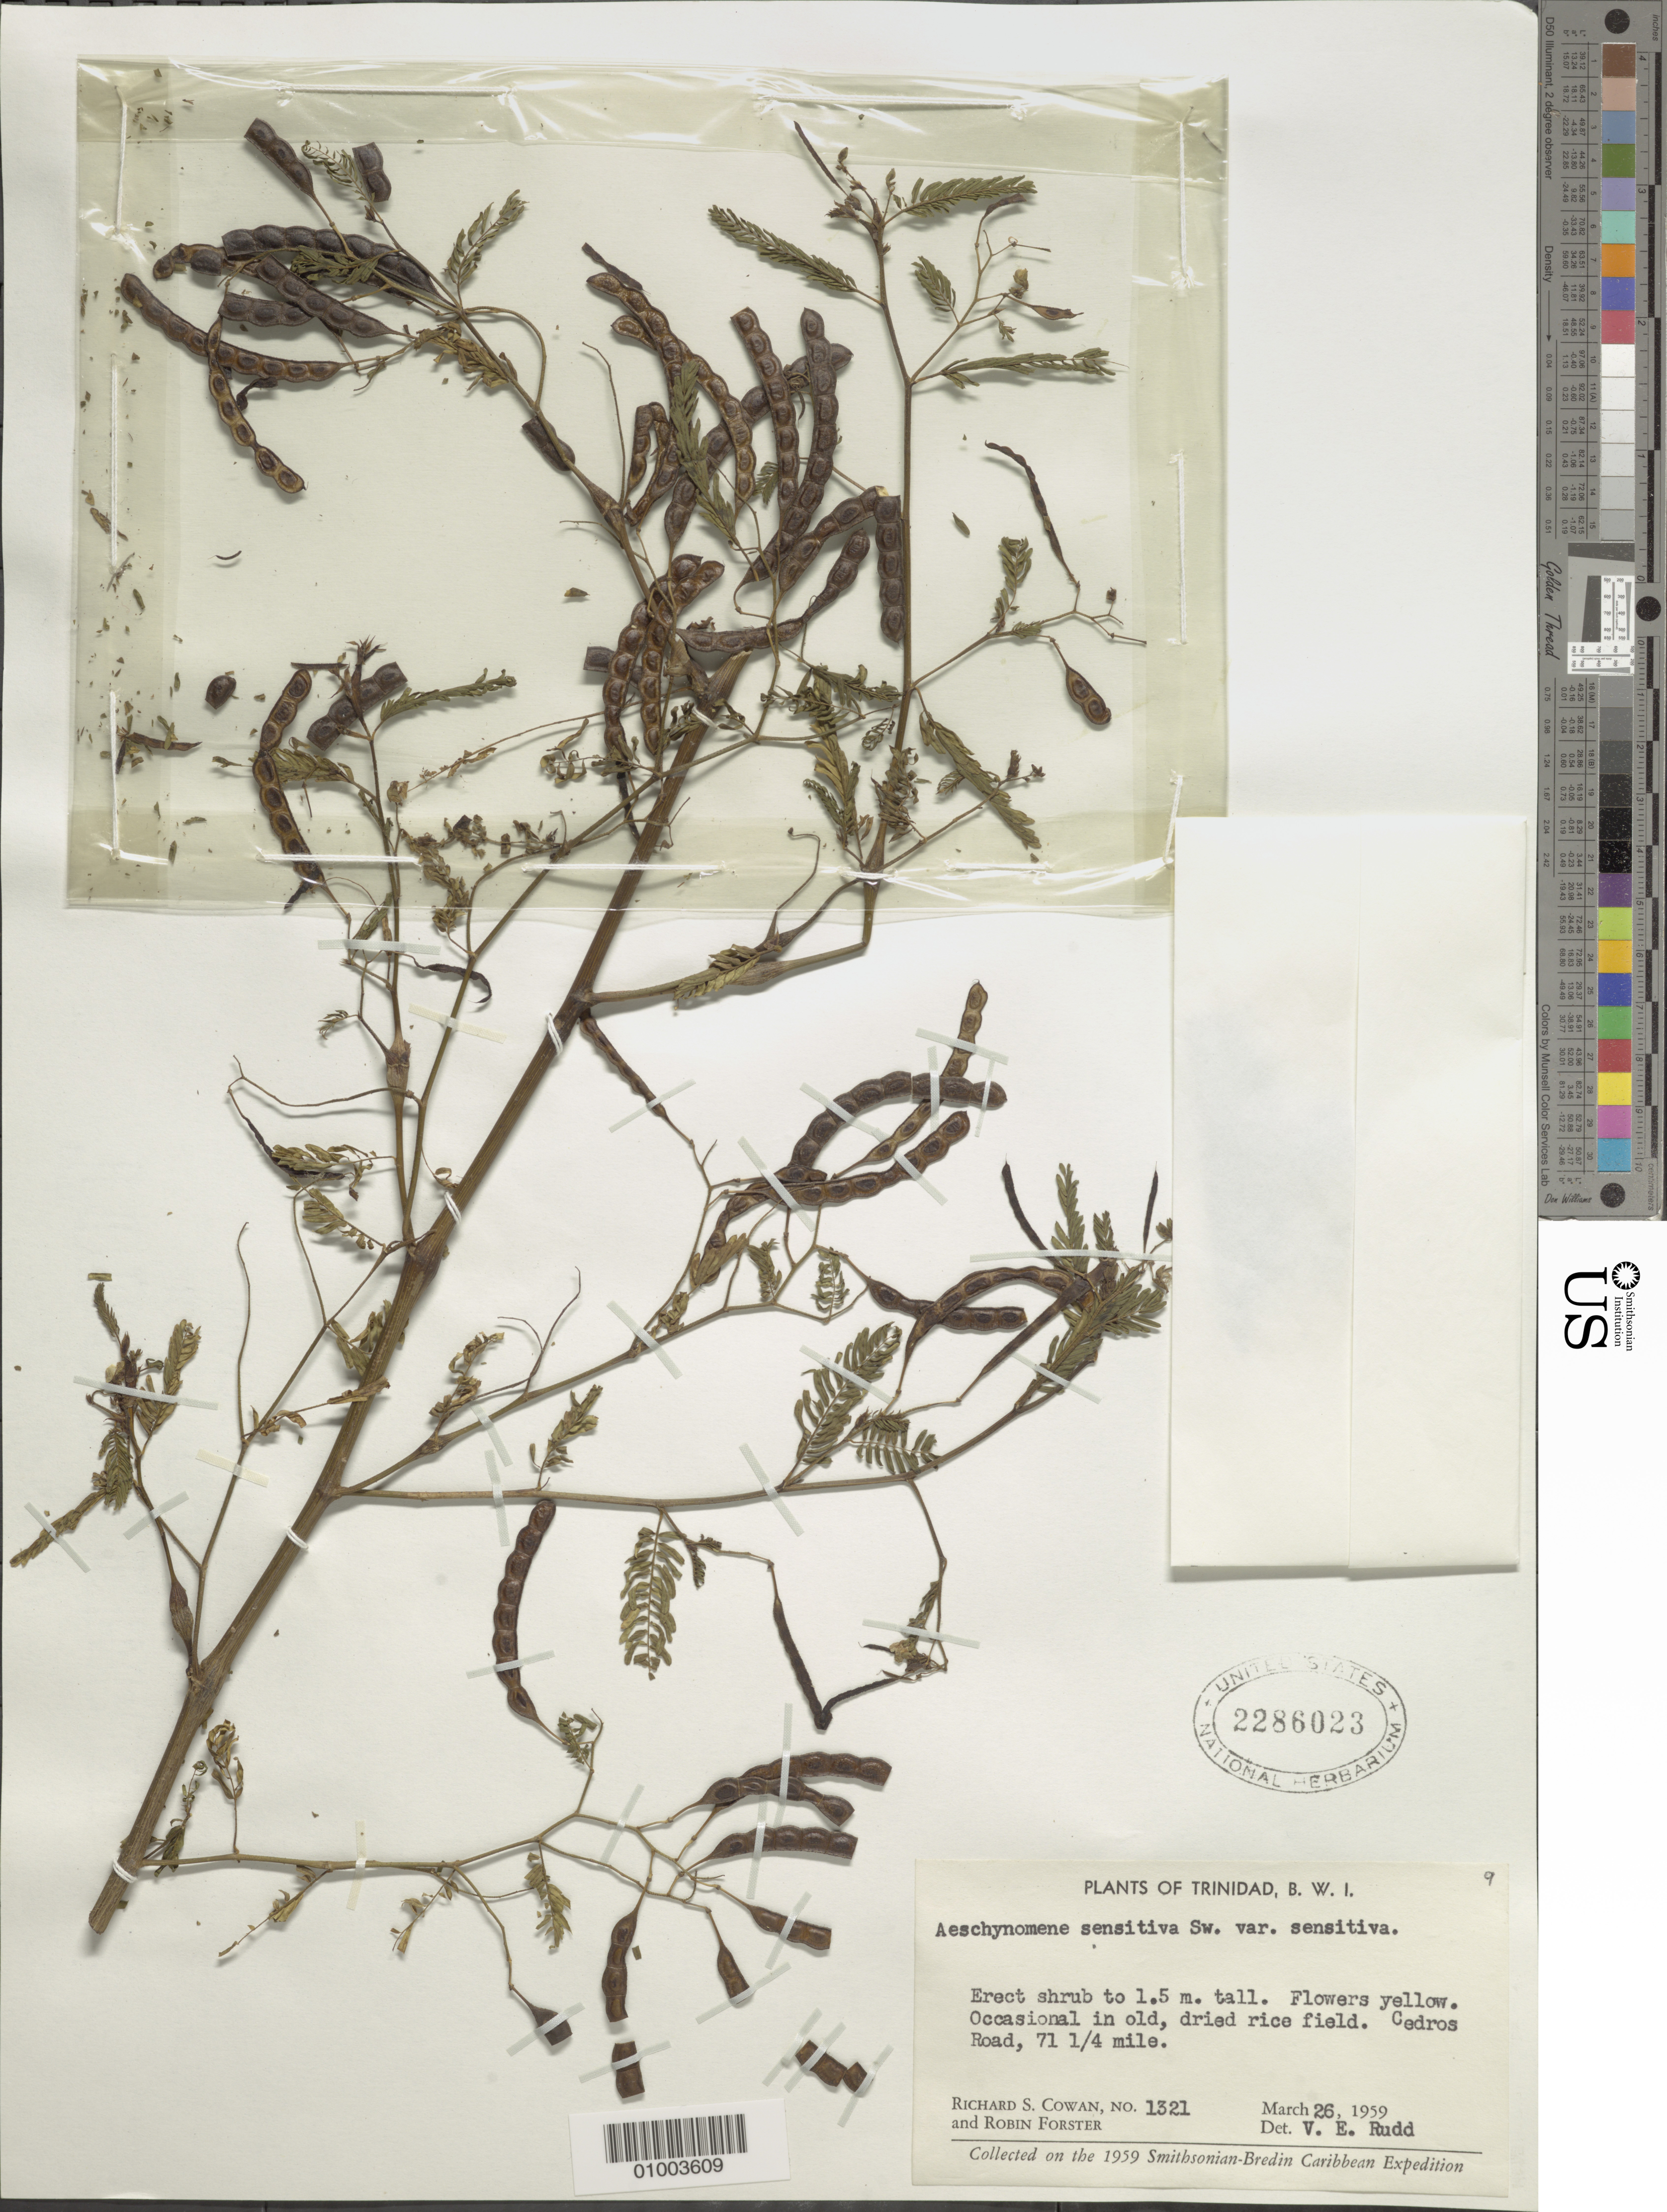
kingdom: Plantae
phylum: Tracheophyta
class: Magnoliopsida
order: Fabales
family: Fabaceae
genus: Aeschynomene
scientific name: Aeschynomene sensitiva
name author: Sw.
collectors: R. S. Cowan & R. Forster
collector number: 1321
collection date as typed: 26 Mar 1959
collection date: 1959-03-26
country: Trinidad and Tobago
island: Trinidad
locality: Erect shrub to 1.5m tall. Flwoers yellow. Occasional in old, dried rice field. Cedros Road, 71 1/4 mile.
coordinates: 0 N, 0 E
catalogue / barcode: US 2286023